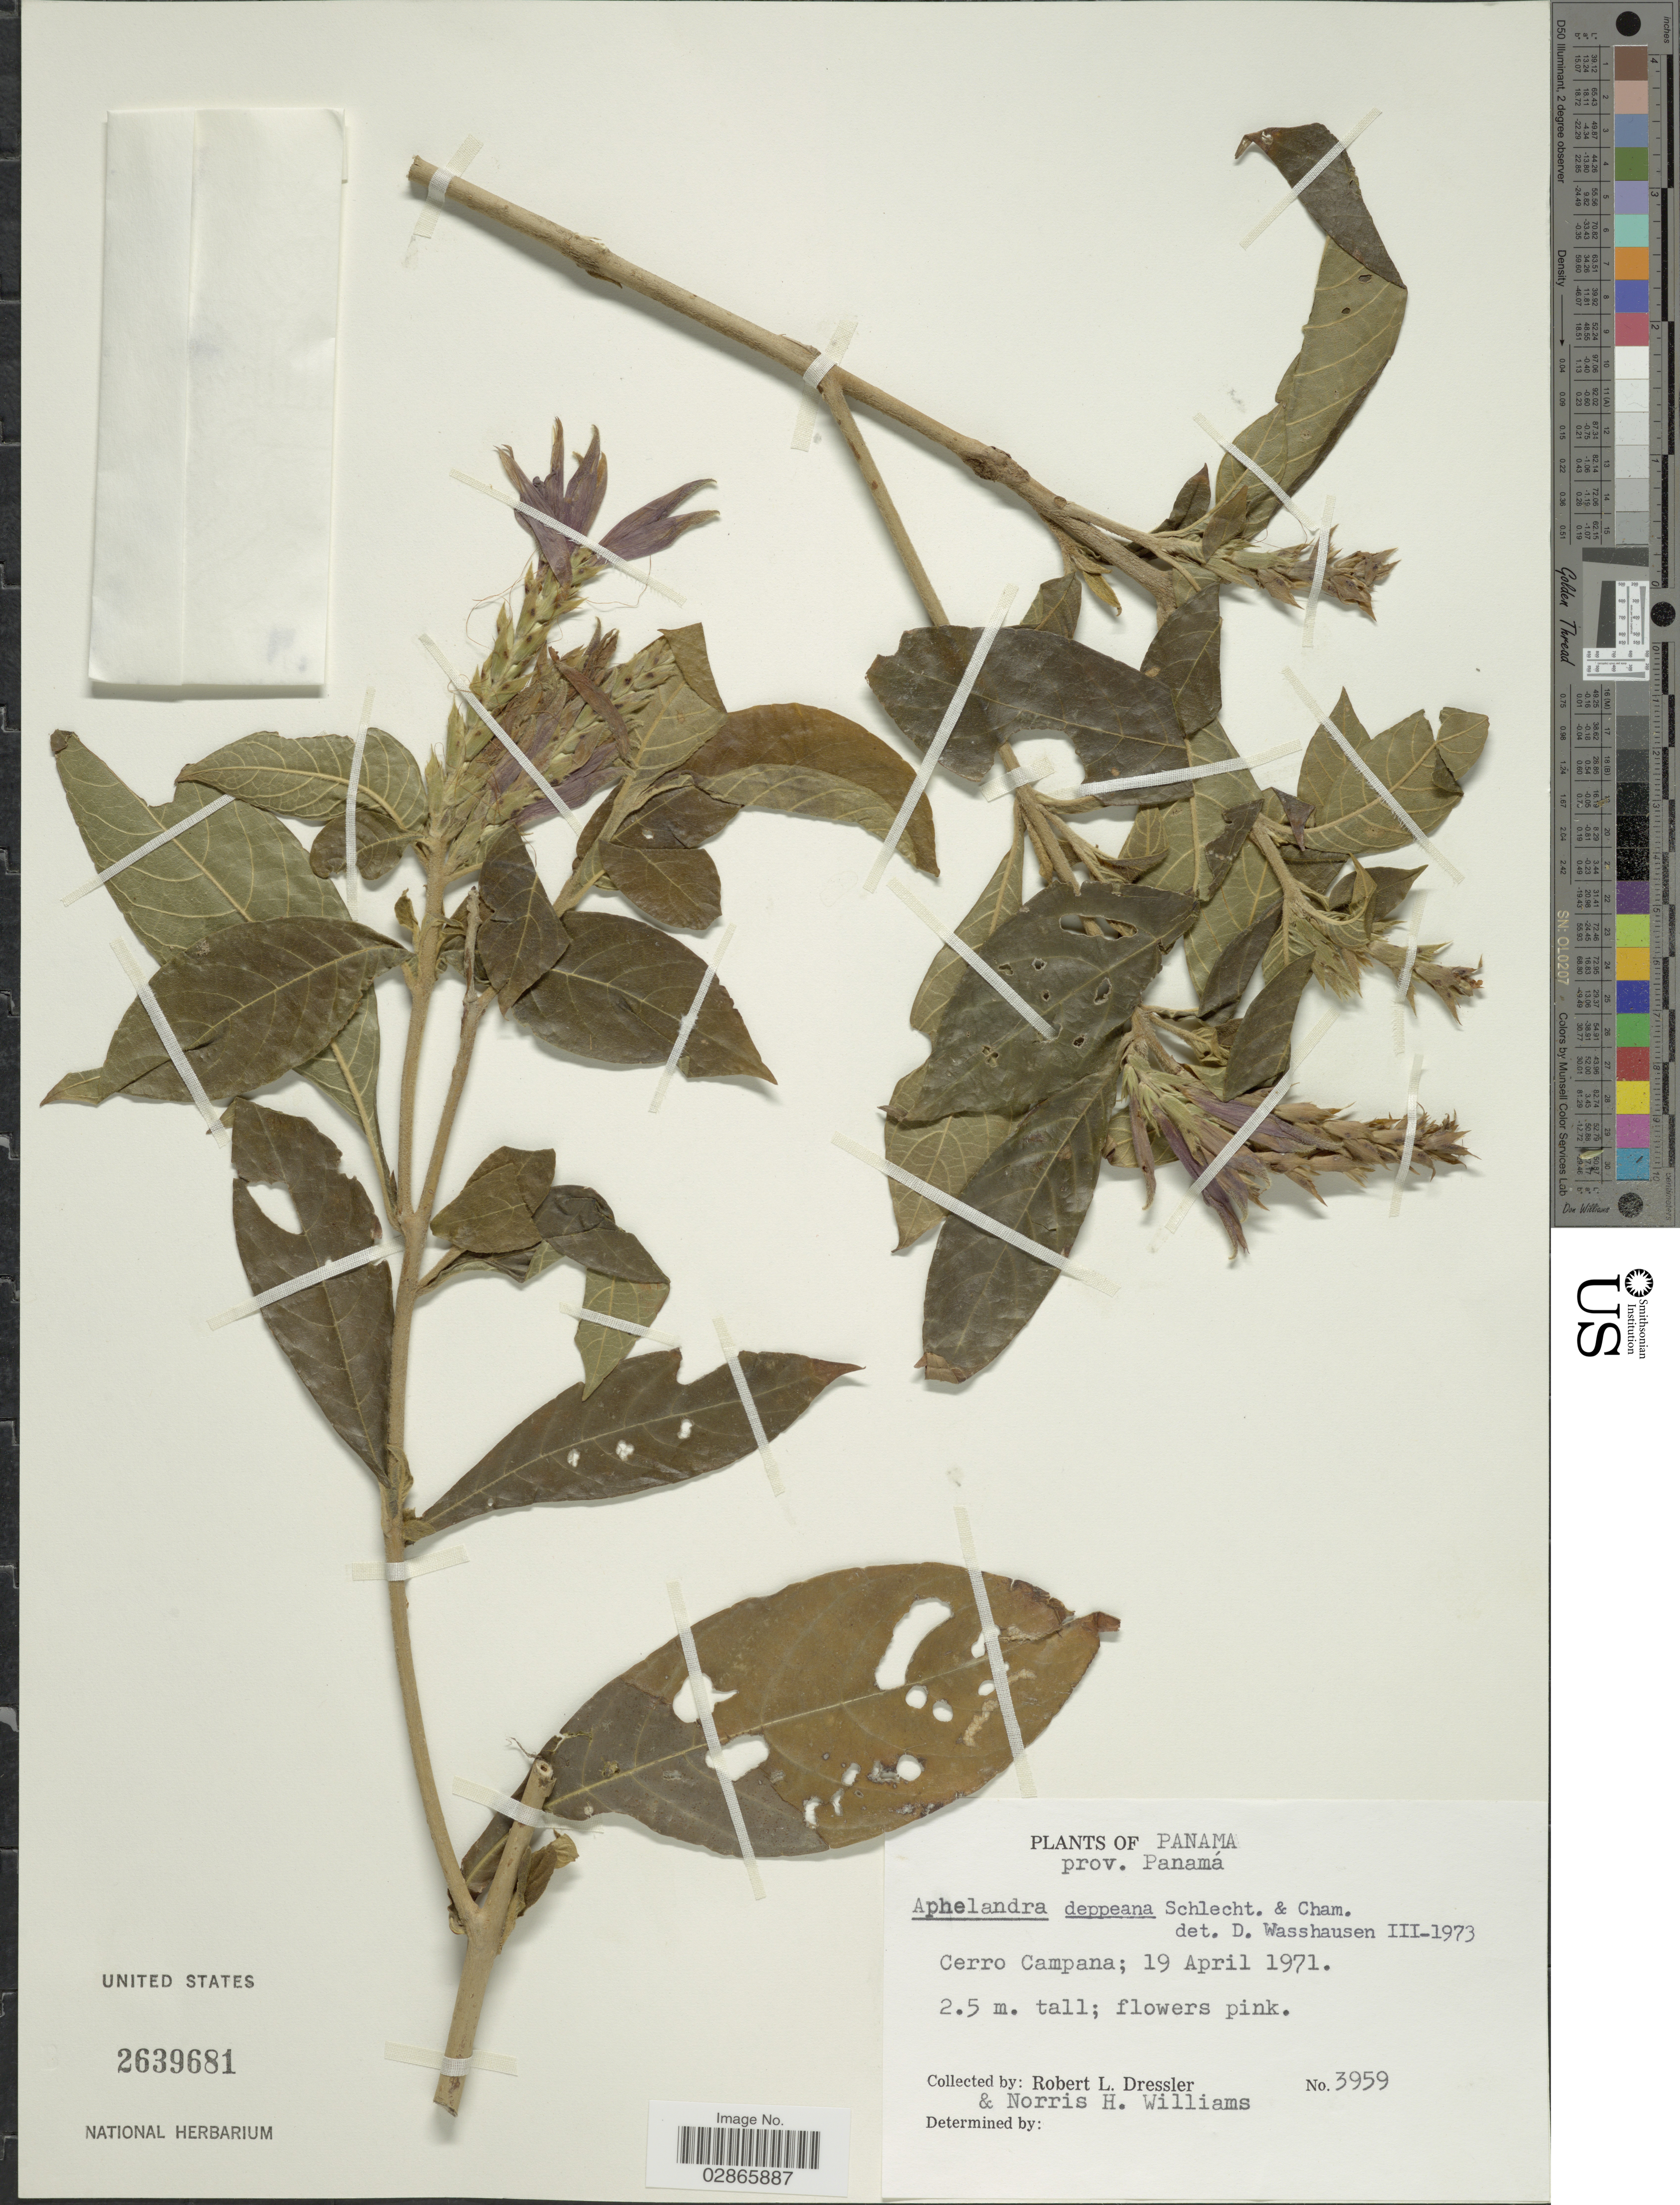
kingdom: Plantae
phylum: Tracheophyta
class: Magnoliopsida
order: Lamiales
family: Acanthaceae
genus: Aphelandra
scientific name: Aphelandra deppeana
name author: Schltdl. & Cham.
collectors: R. Dressler & N. H. Williams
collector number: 3959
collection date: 1971-04-19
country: Panama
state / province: Panamá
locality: Cerro Campana.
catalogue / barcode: US 2639681